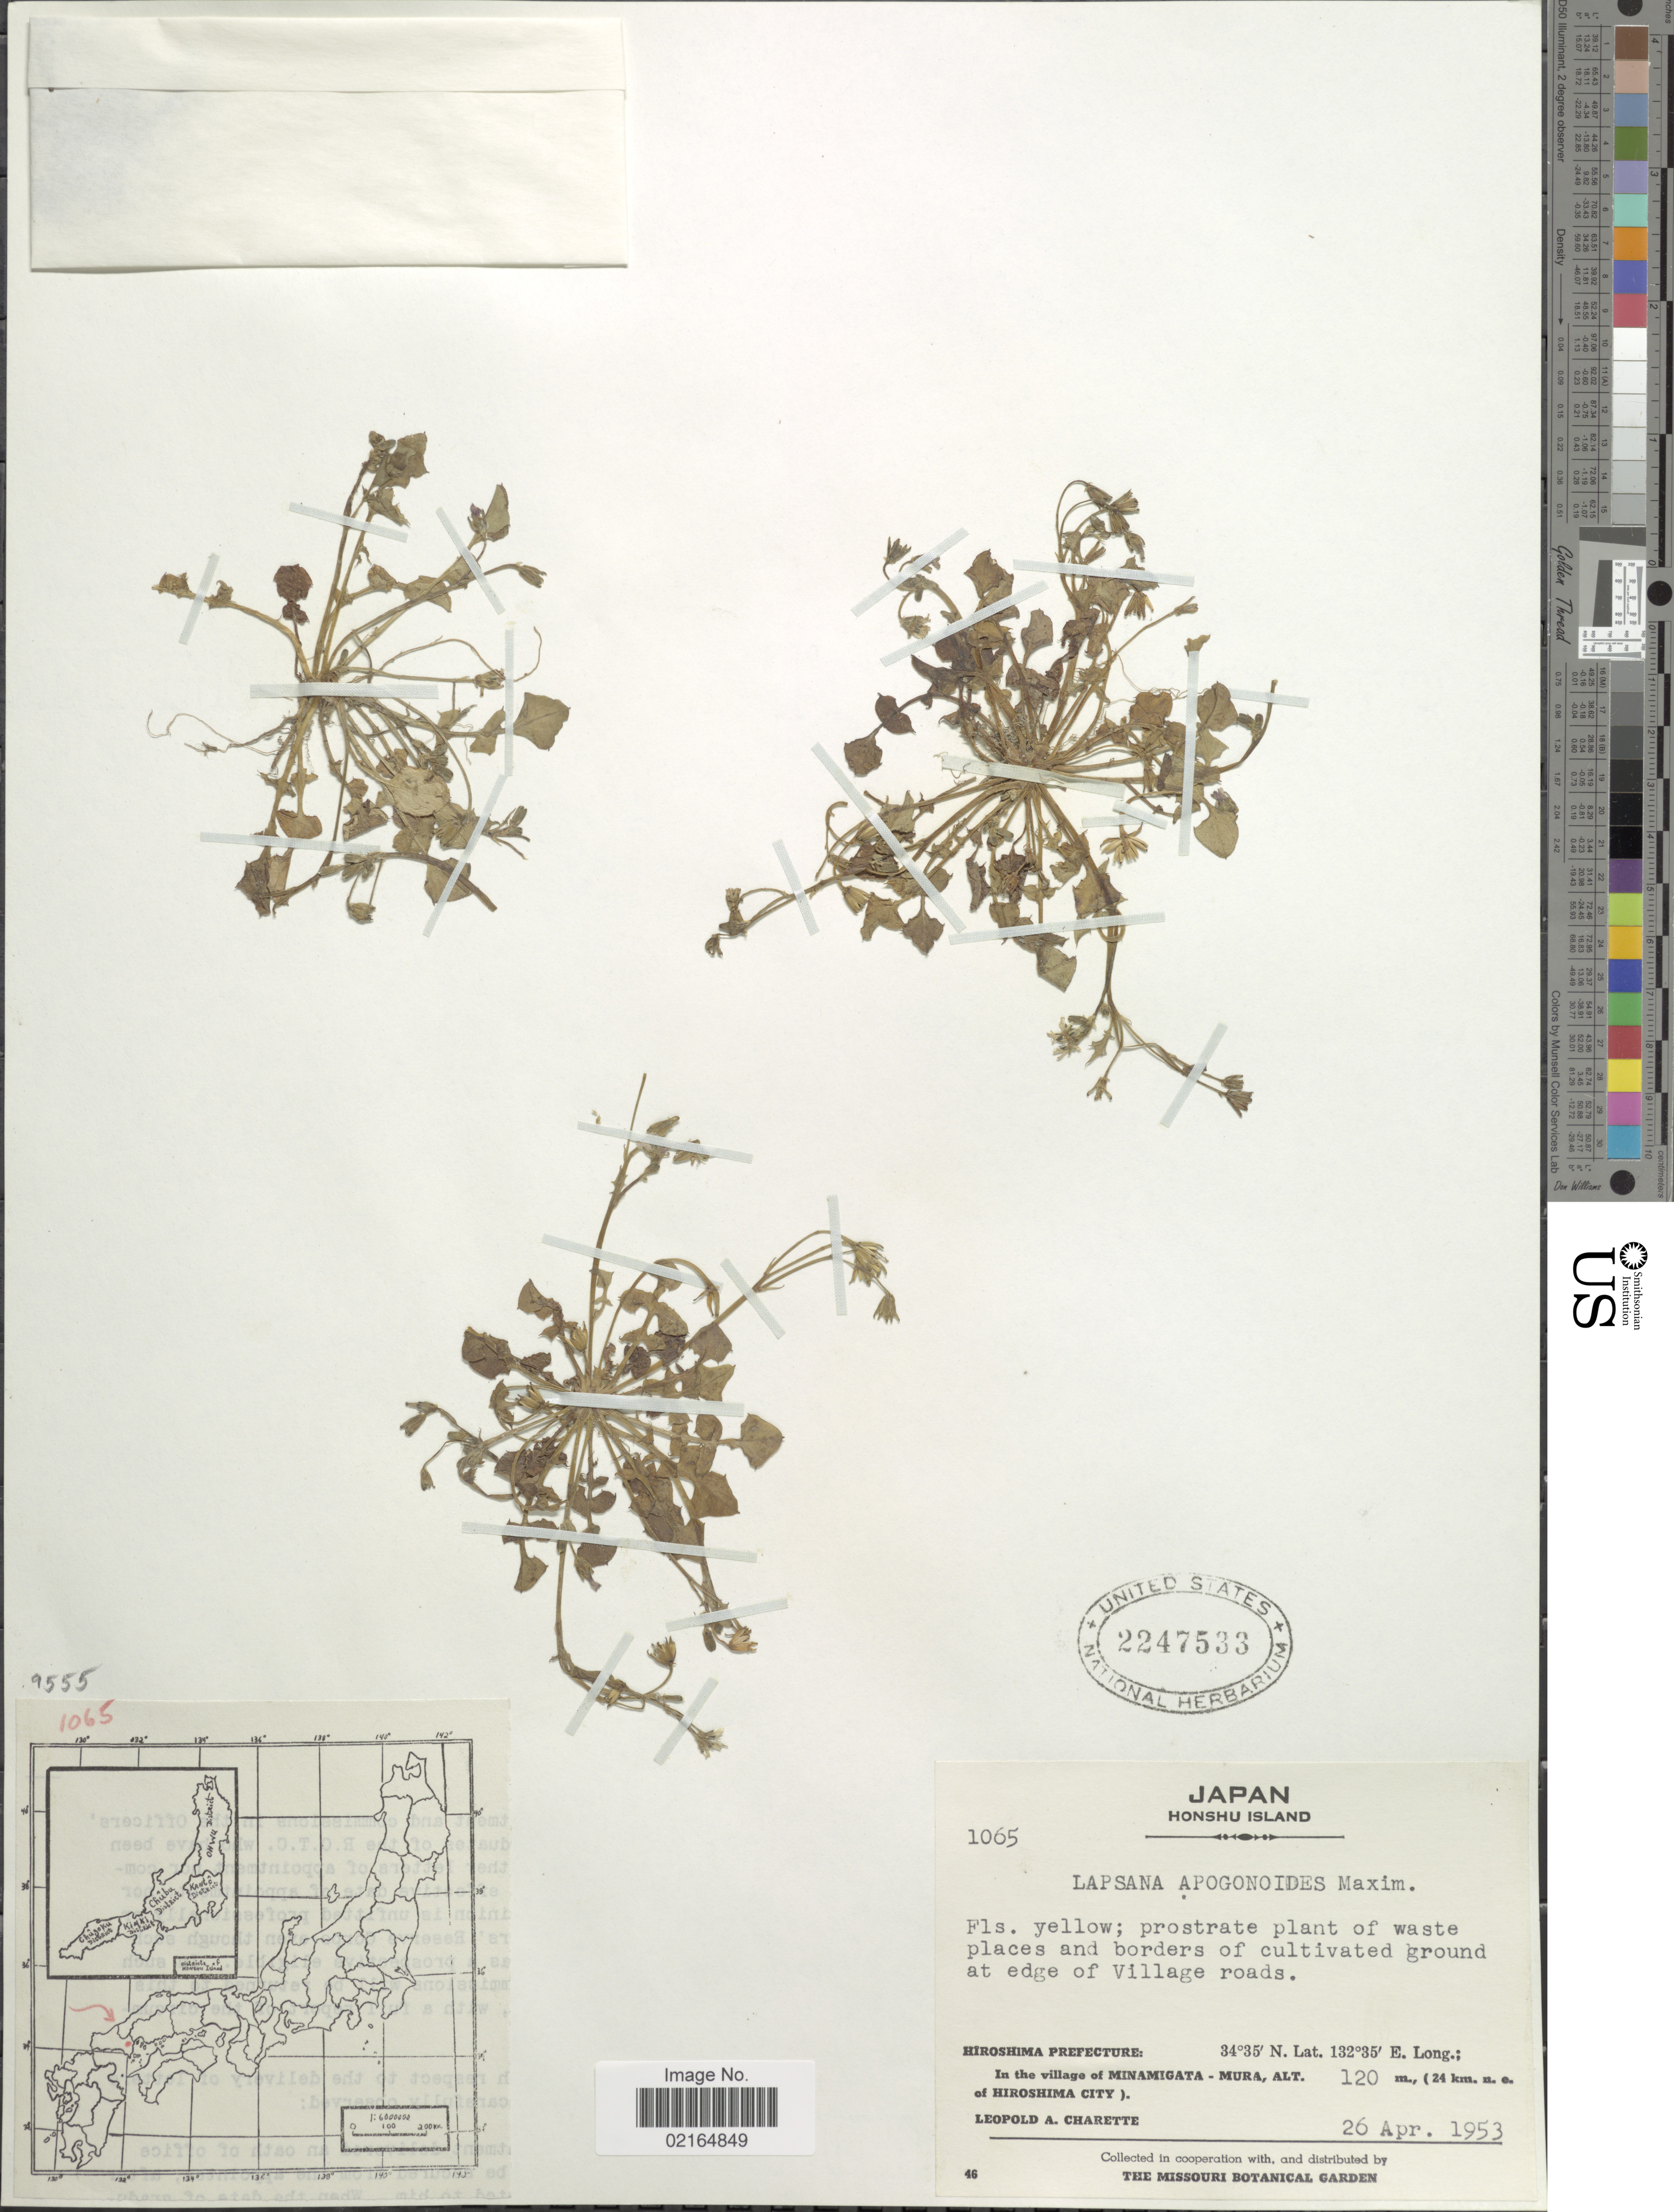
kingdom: Plantae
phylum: Tracheophyta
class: Magnoliopsida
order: Asterales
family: Asteraceae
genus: Lapsanastrum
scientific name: Lapsanastrum apogonoides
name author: (Maxim.) Pak & K. Bremer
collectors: L. A. Charette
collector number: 1065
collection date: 1953-04-26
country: Japan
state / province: Hirosima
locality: Honshu Island, borders of cultivated ground at edge of Village roads, Hiroshima Prefecture, in the village of Minamigata-Mura,(24 km. n.e. of Hiroshima City).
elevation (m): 120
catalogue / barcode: US 2247533